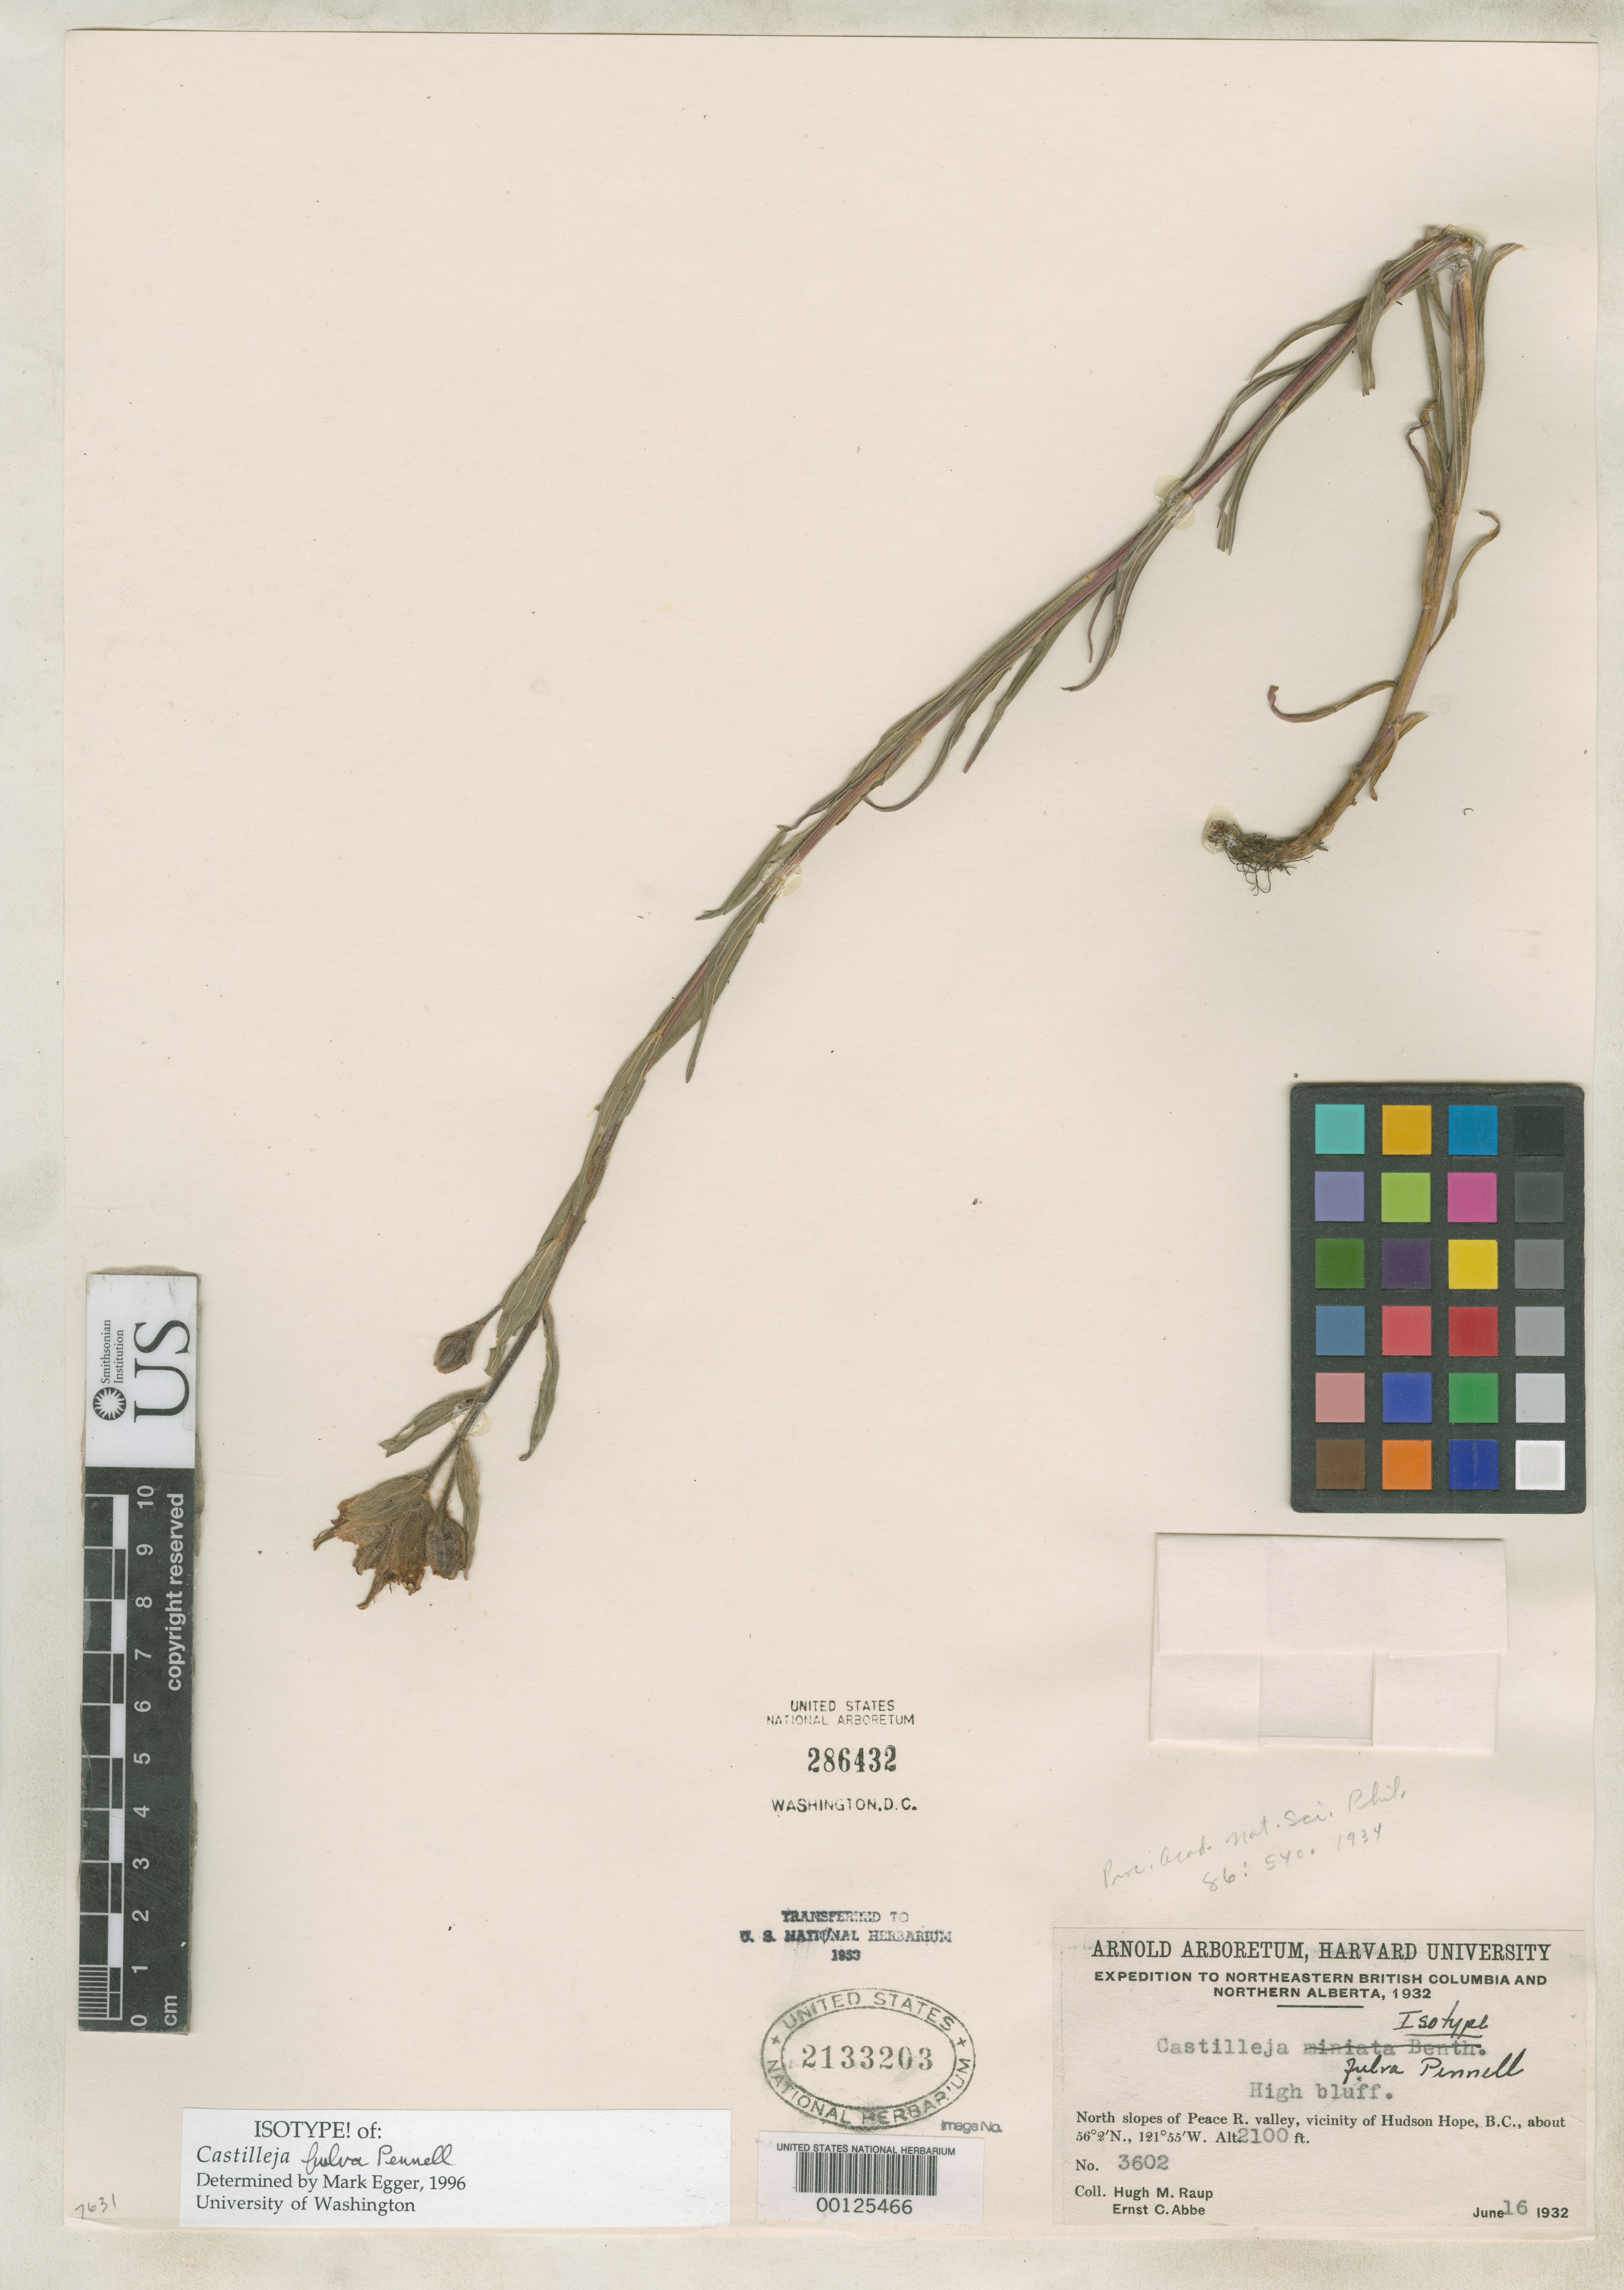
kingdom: Plantae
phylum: Tracheophyta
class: Magnoliopsida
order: Lamiales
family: Orobanchaceae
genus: Castilleja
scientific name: Castilleja fulva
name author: Pennell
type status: Isotype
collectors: H. Raup & E. C. Abbe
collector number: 3602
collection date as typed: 16 Jun 1932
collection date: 1932-06-16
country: Canada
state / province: British Columbia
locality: N slopes of Peace River Valley, vicinity of Hudson Hope.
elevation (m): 640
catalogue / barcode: US 2133203